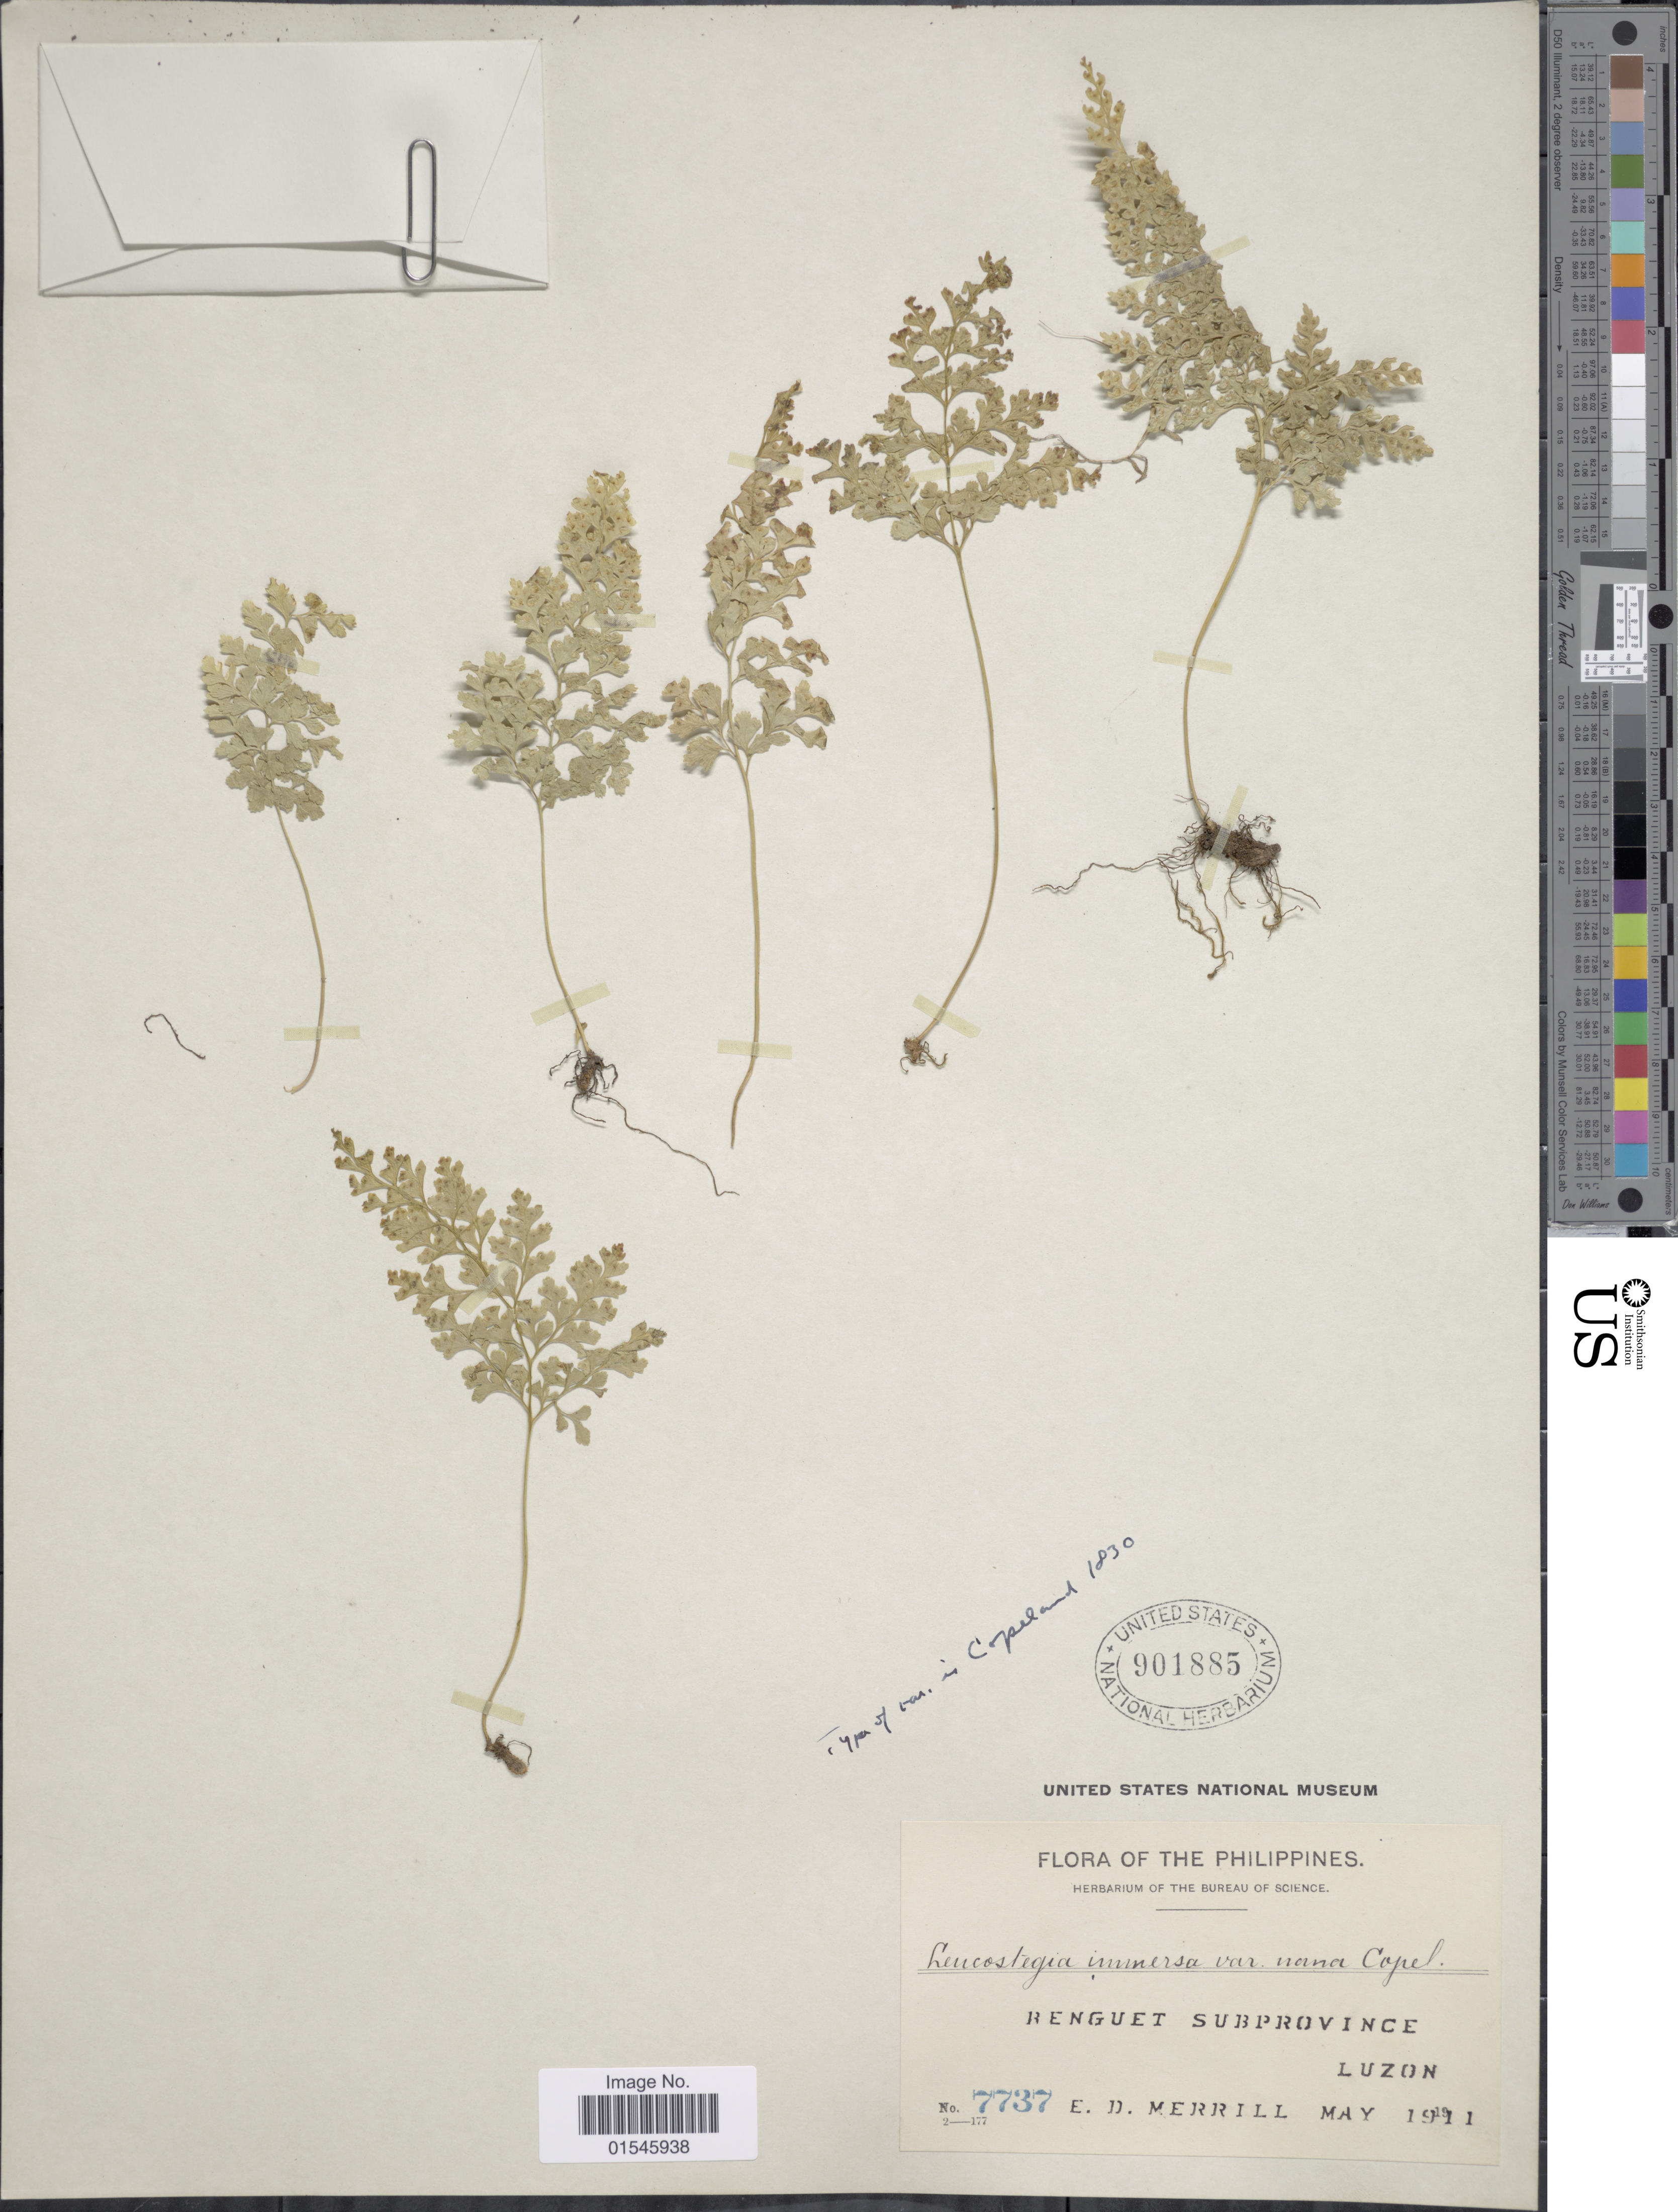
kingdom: Plantae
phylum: Tracheophyta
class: Polypodiopsida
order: Polypodiales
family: Hypodematiaceae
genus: Leucostegia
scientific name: Leucostegia truncata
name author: (D. Don) Fraser-Jenk.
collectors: E. D. Merrill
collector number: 7737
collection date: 1911-06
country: Philippines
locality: Benguet Subprovince, Luzon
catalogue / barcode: US 901885